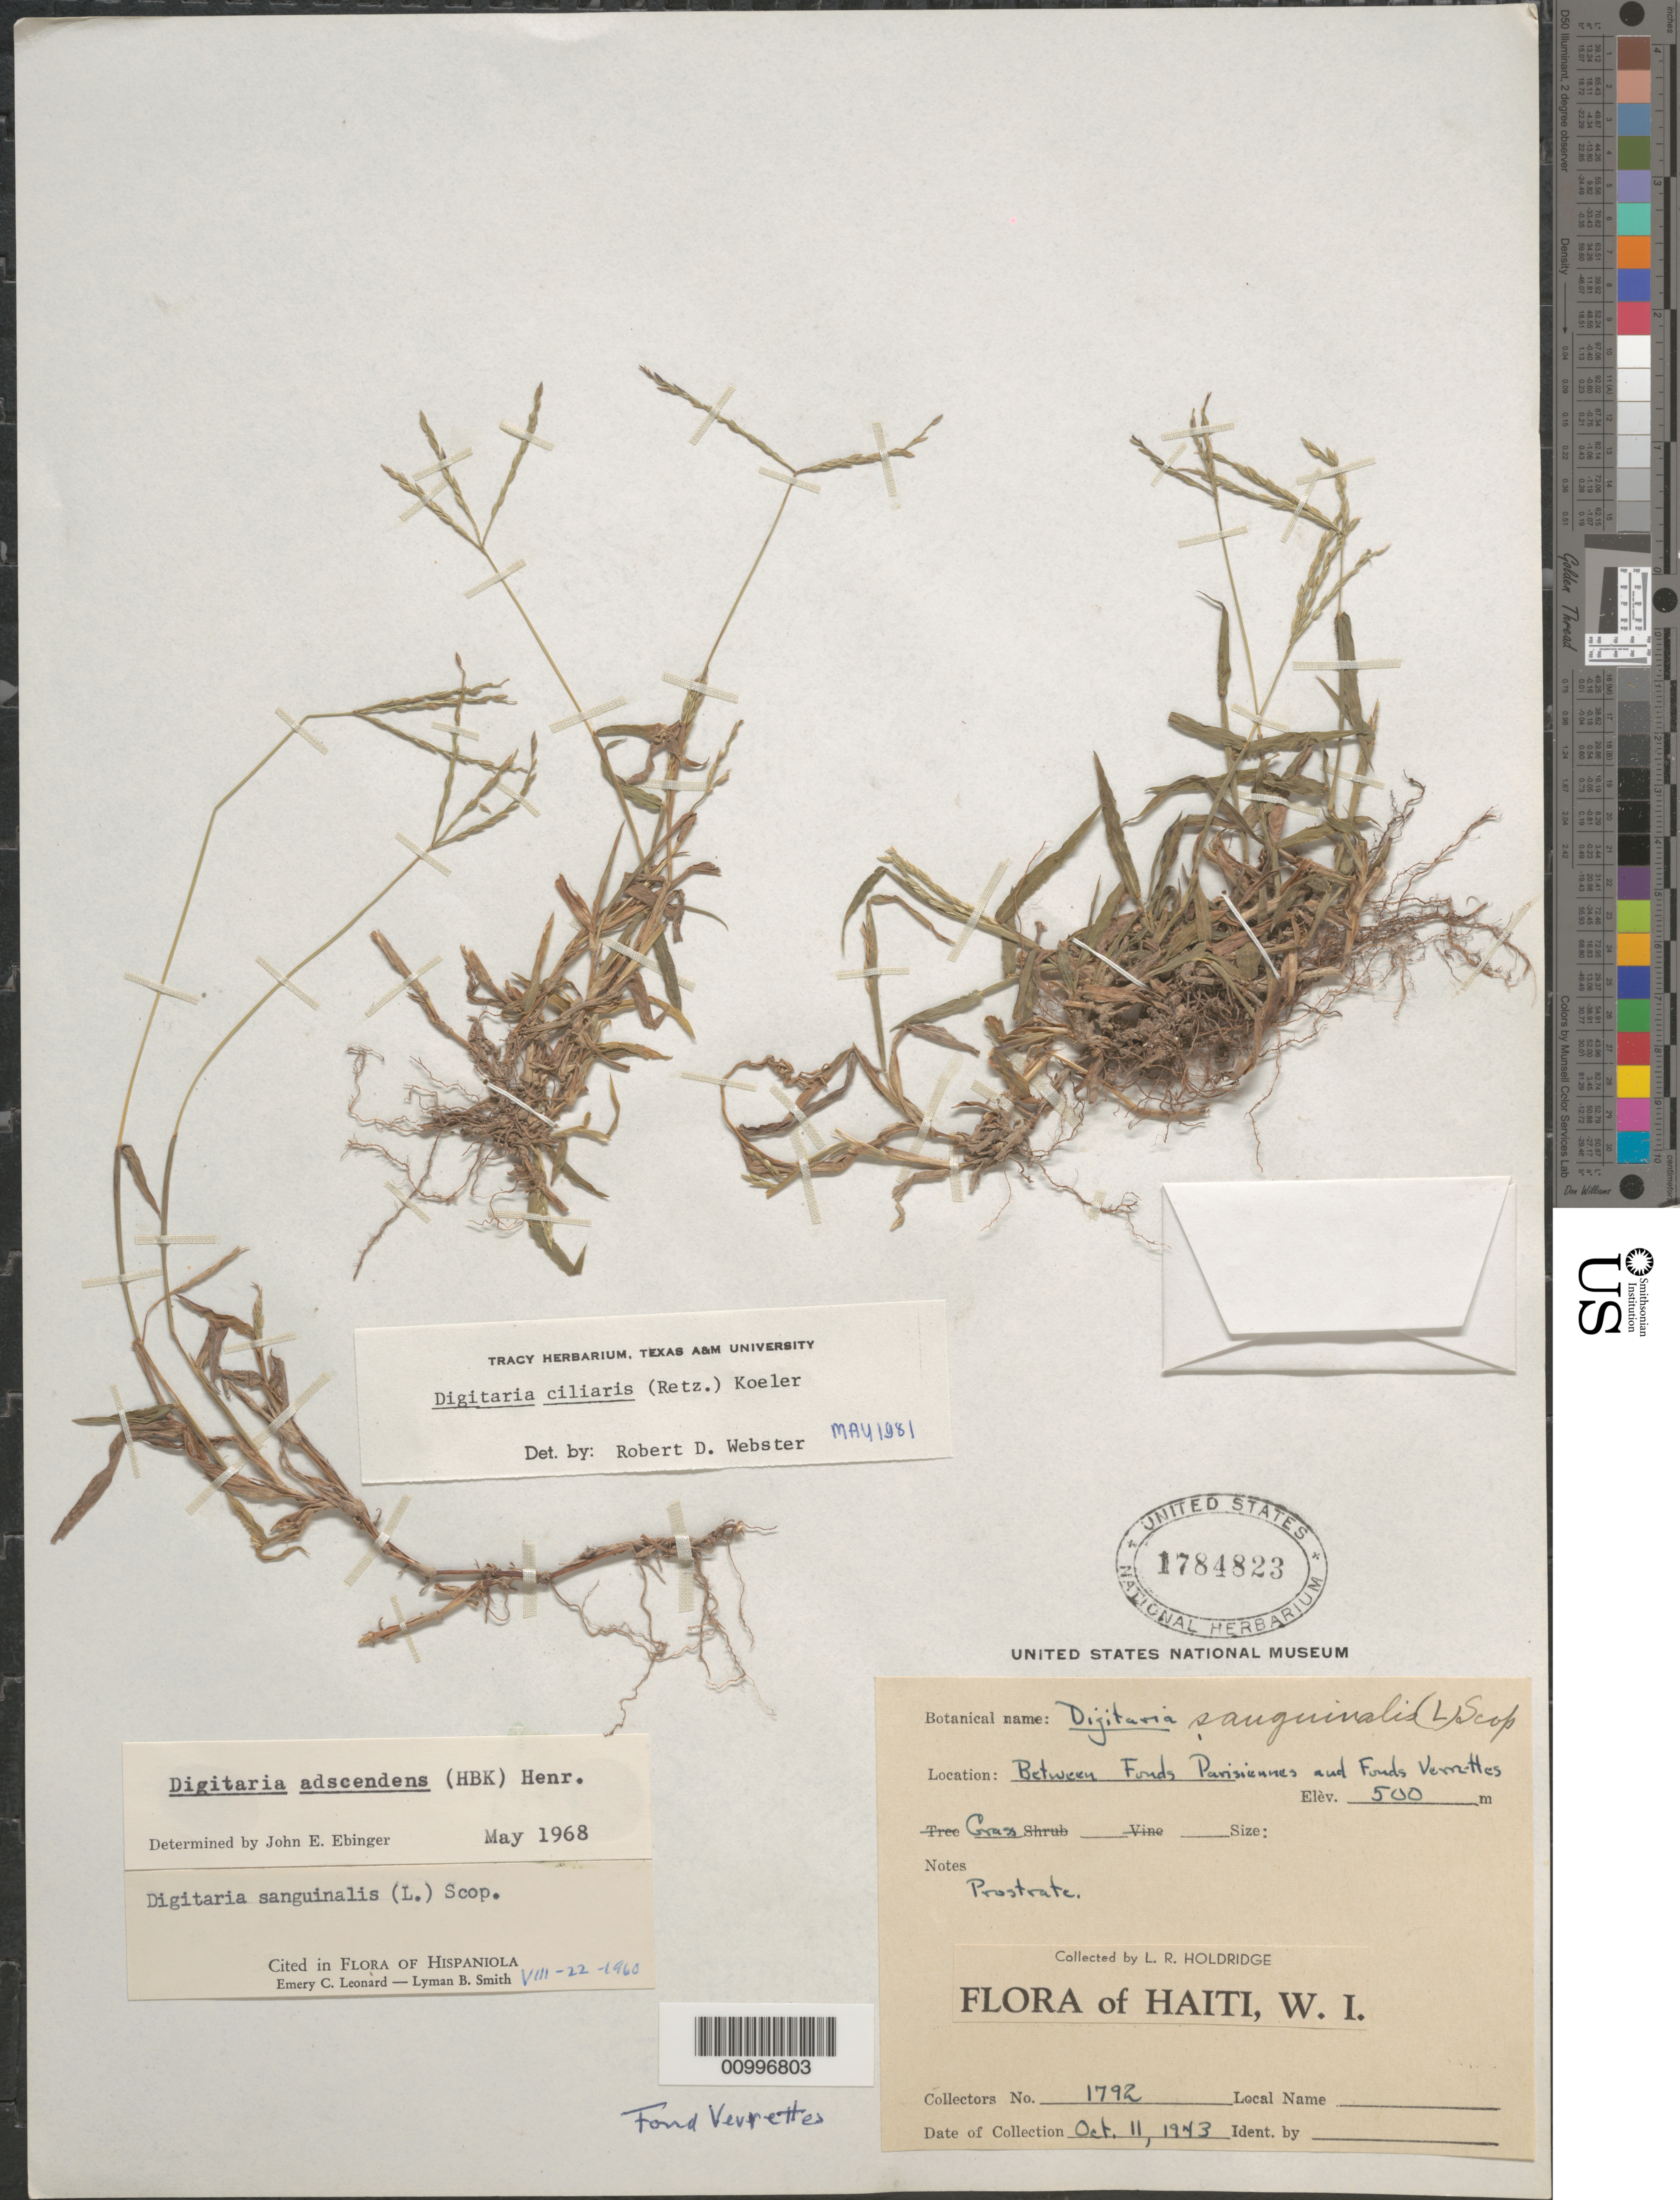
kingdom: Plantae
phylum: Tracheophyta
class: Liliopsida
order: Poales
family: Poaceae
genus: Digitaria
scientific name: Digitaria ciliaris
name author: (Retz.) Koeler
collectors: L. Holdridge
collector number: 1792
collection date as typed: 11 Oct 1943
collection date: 1943-10-11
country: Haiti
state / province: Óuest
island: Hispaniola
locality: Between Fonds Parisien and Fonds Verrettes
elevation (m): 500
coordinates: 0 N, 0 E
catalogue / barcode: US 1784823